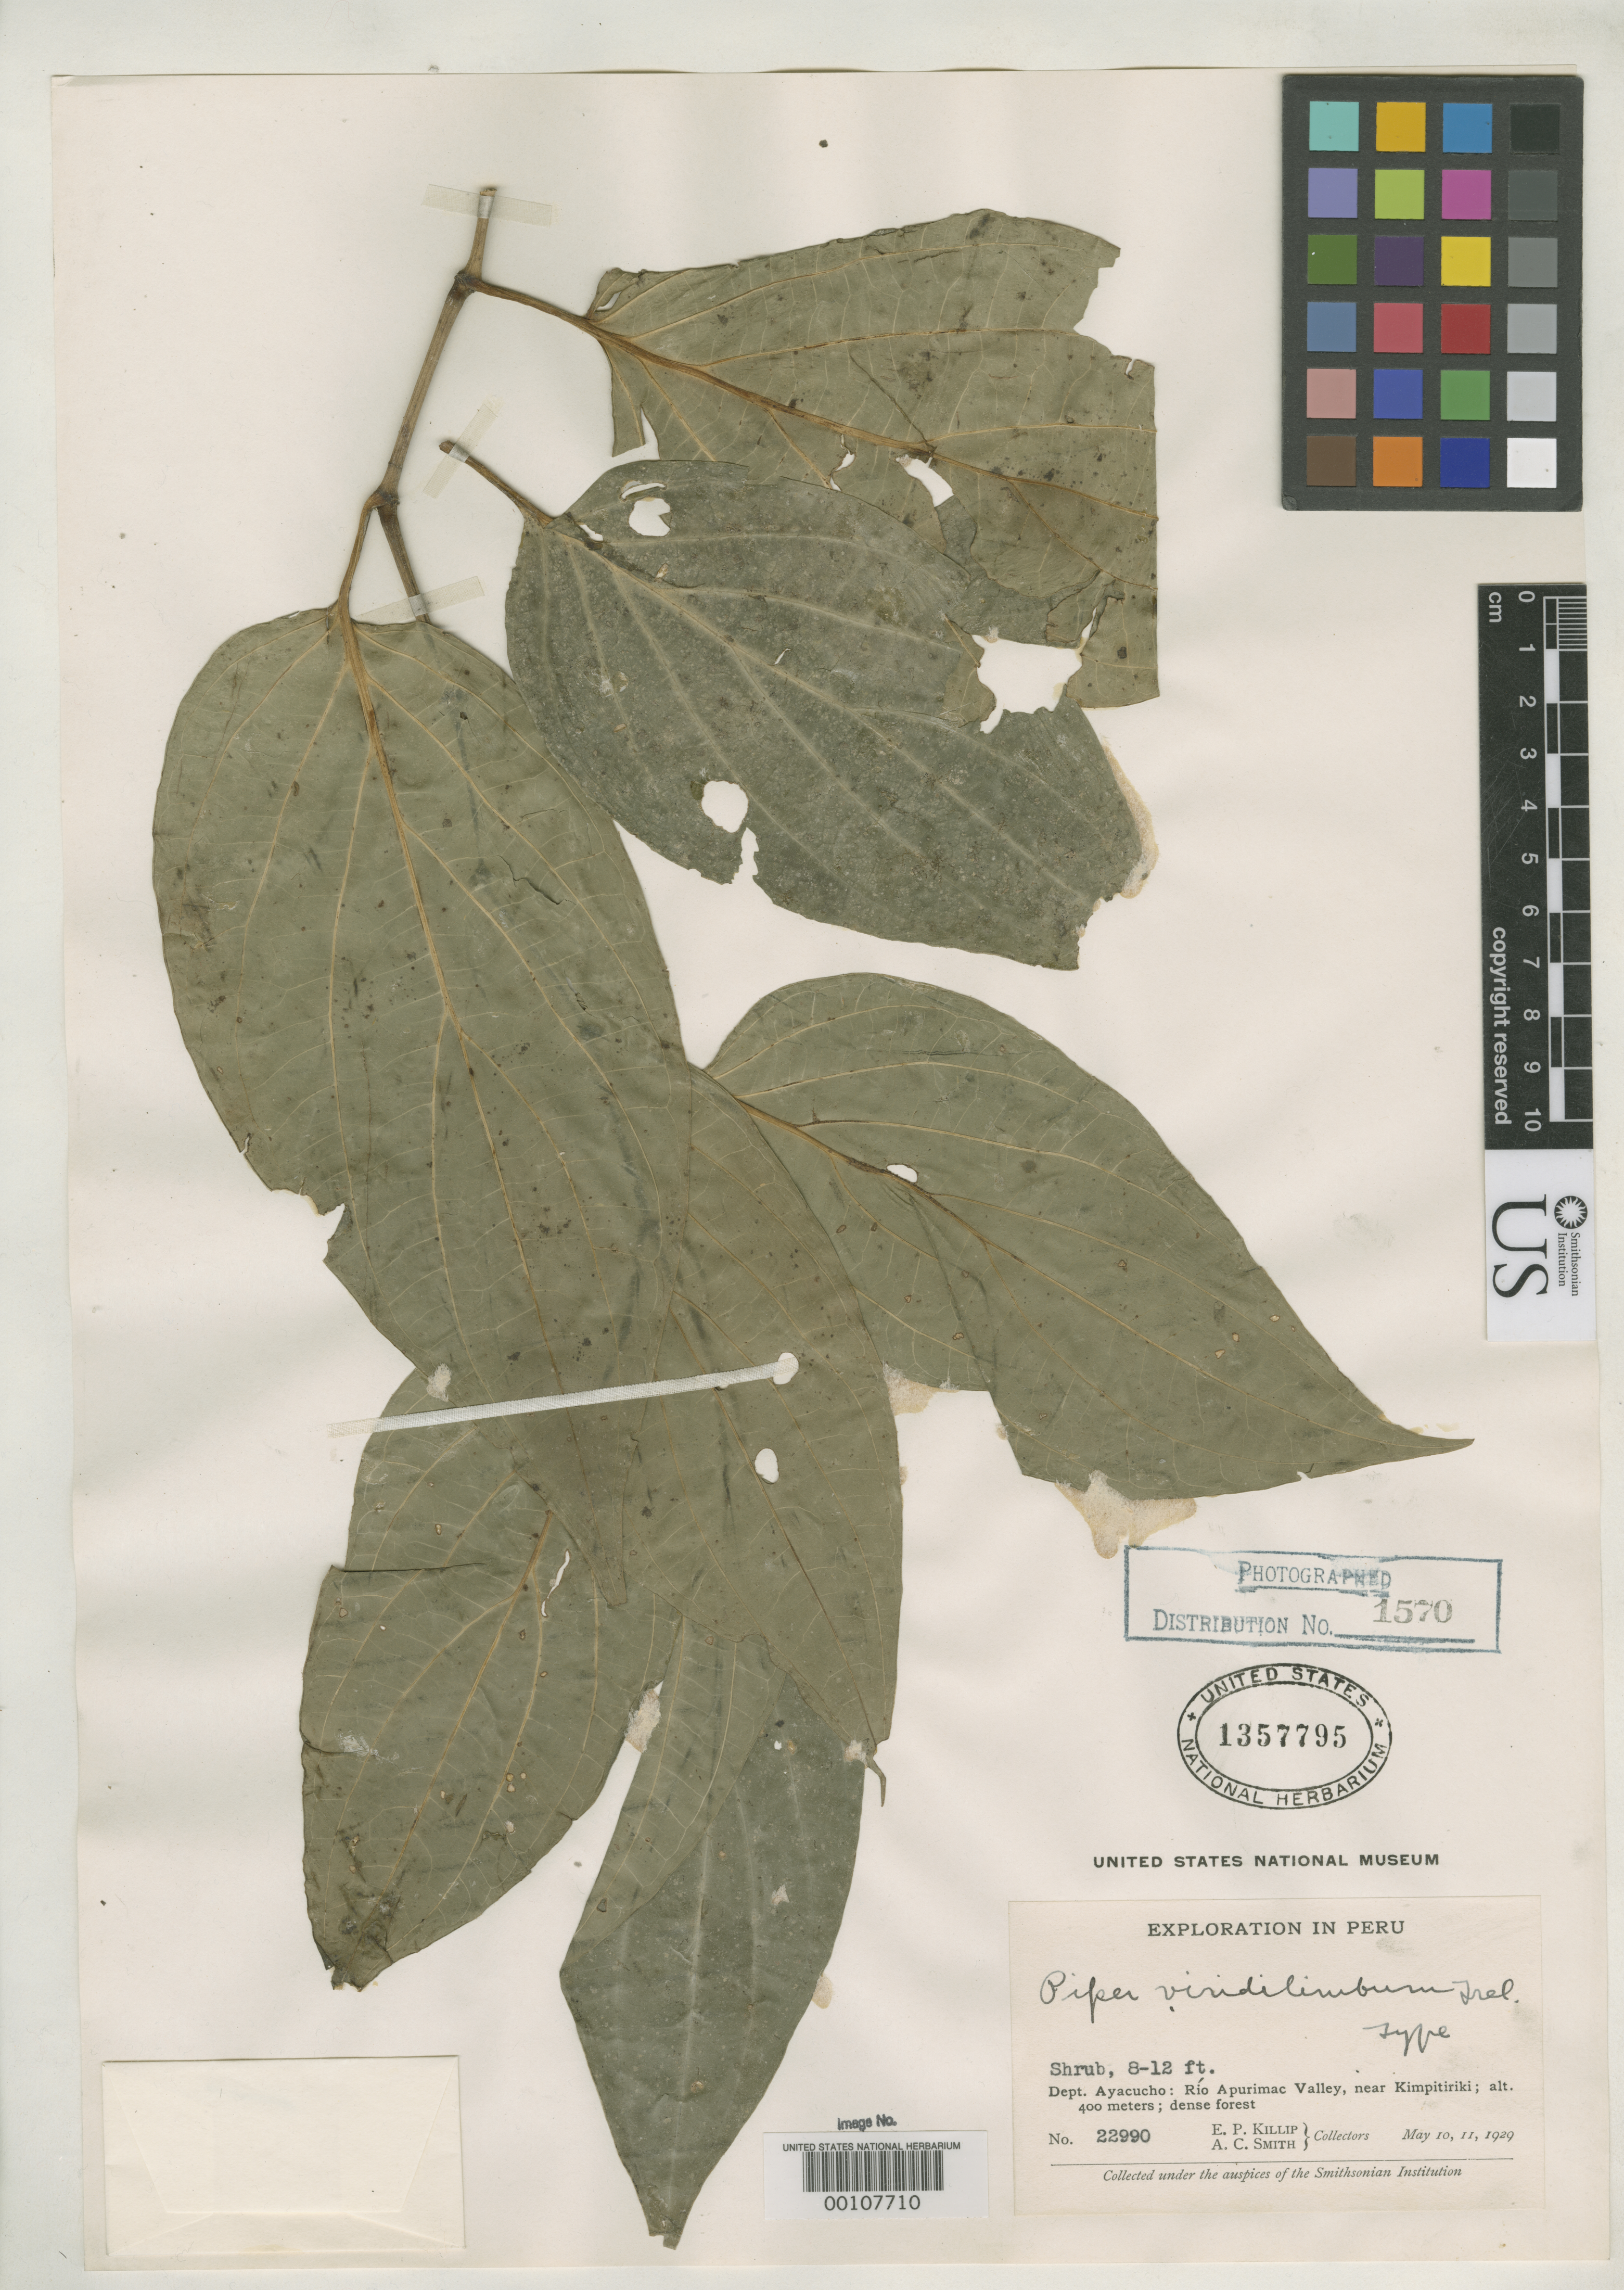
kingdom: Plantae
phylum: Tracheophyta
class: Magnoliopsida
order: Piperales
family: Piperaceae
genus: Piper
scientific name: Piper viridilimbum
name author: Trel. in J.F. Macbr.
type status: Holotype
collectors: E. P. Killip & A. C. Smith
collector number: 22990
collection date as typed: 10 May 1929 and 11 May 1929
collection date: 1929-05-10,1929-05-11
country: Peru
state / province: Ayacucho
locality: Río Apurímac valley, near Kimpitiriki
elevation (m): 400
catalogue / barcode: US 1357795